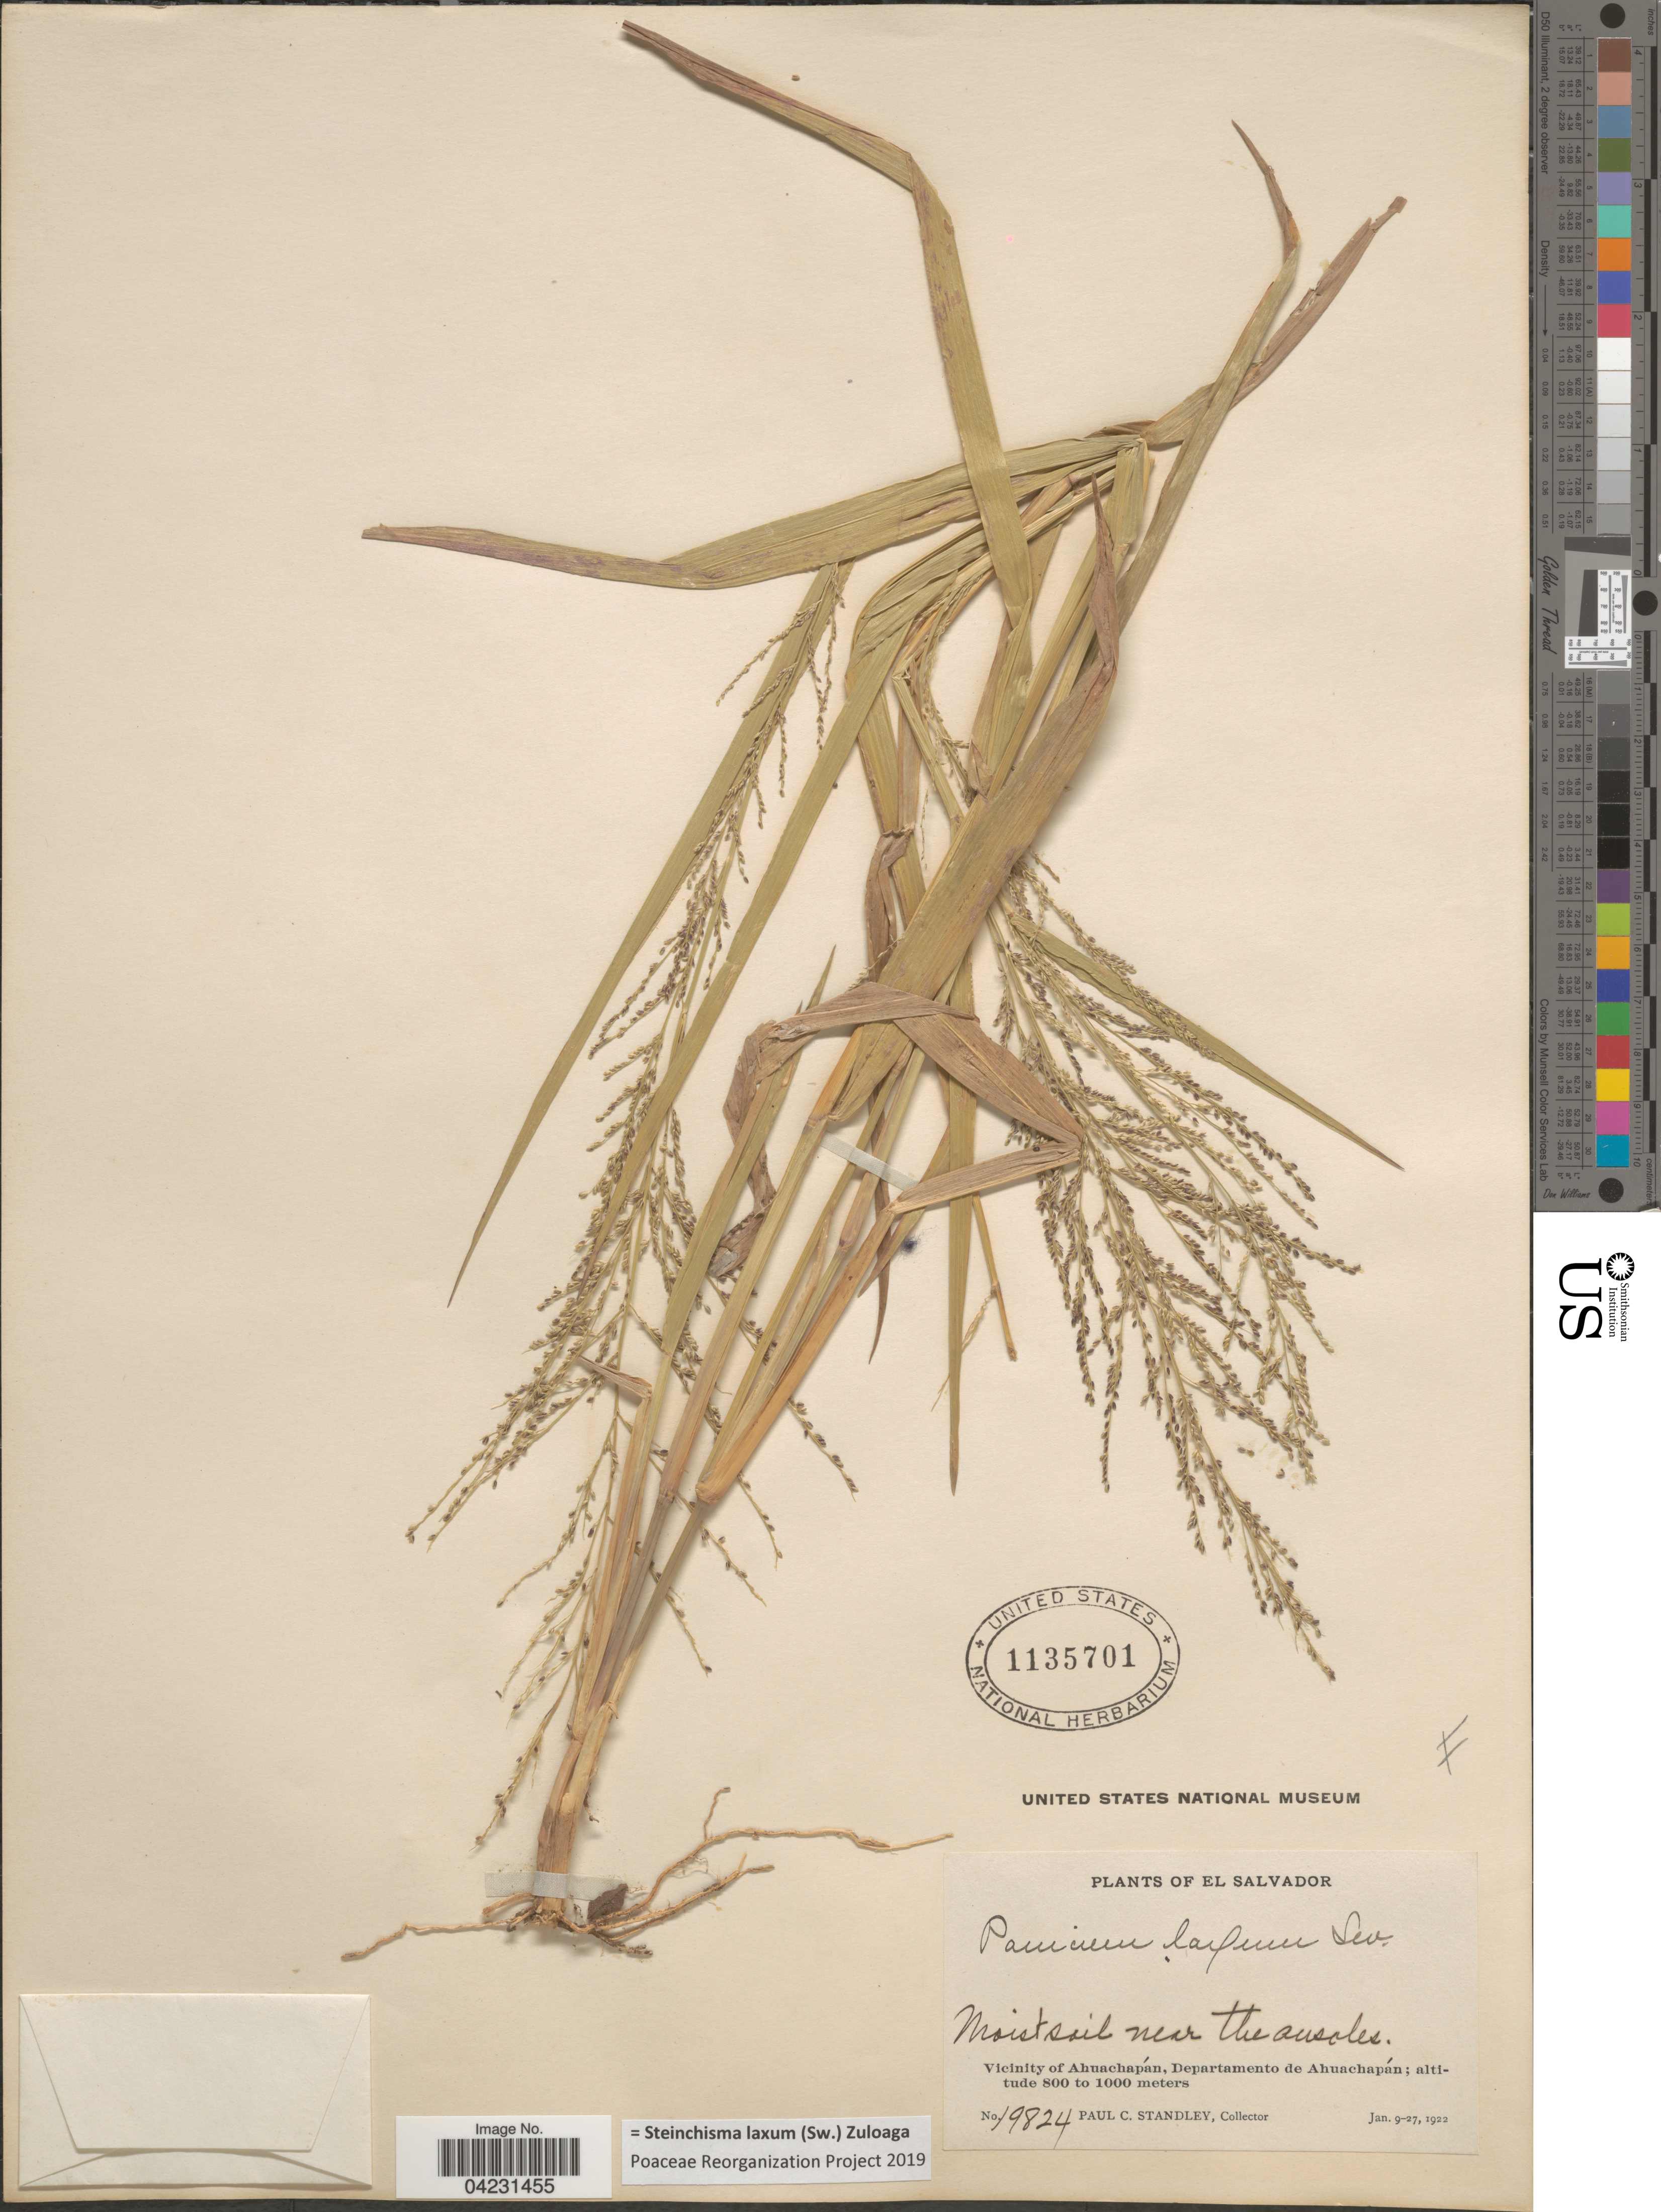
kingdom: Plantae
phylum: Tracheophyta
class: Liliopsida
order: Poales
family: Poaceae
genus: Steinchisma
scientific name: Steinchisma laxum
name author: (Sw.) Zuloaga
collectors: P. C. Standley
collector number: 19824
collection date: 1922-01-09/1922-01-27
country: El Salvador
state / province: Ahuachapan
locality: Vicinity of Ahuachapán, Departamento de Ahuachapán.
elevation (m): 800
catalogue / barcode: US 1135701